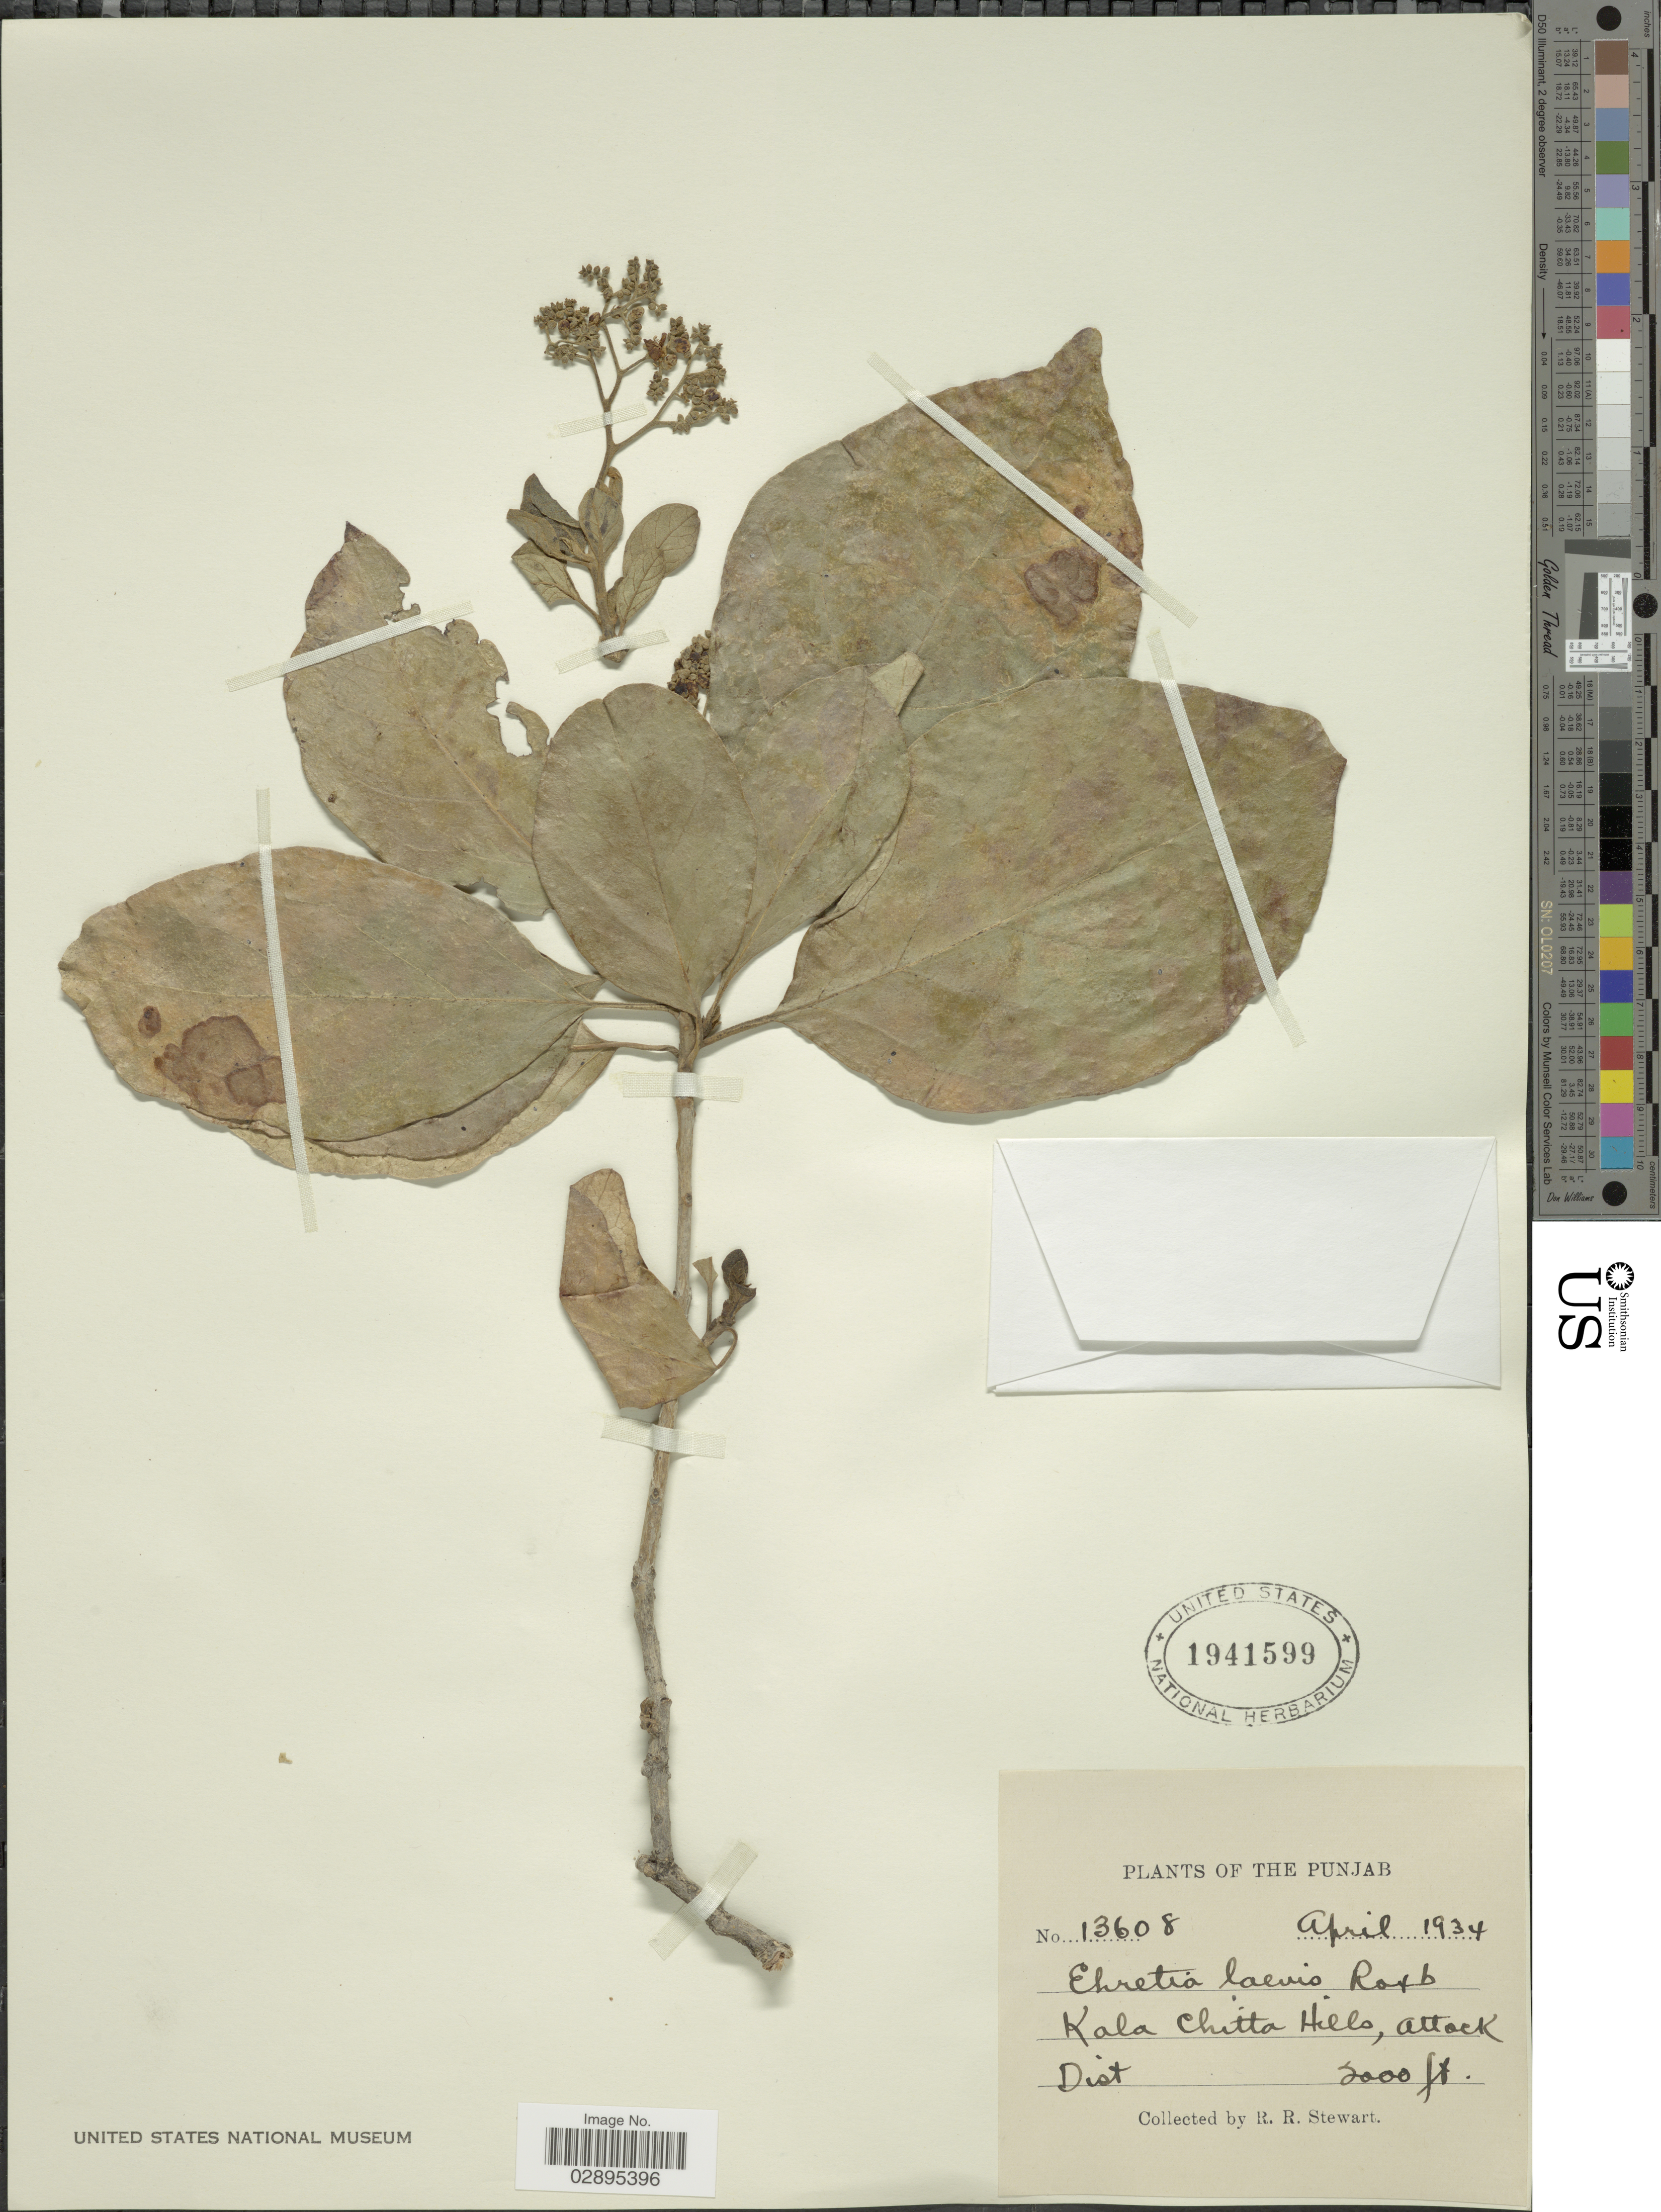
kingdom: Plantae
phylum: Tracheophyta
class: Magnoliopsida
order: Boraginales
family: Ehretiaceae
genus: Ehretia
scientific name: Ehretia laevis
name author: Roxb.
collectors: R. Stewart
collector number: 13608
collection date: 1934-04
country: Pakistan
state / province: Punjab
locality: Kala Chitta Hills, Attock Dist.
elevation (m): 610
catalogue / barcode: US 1941599